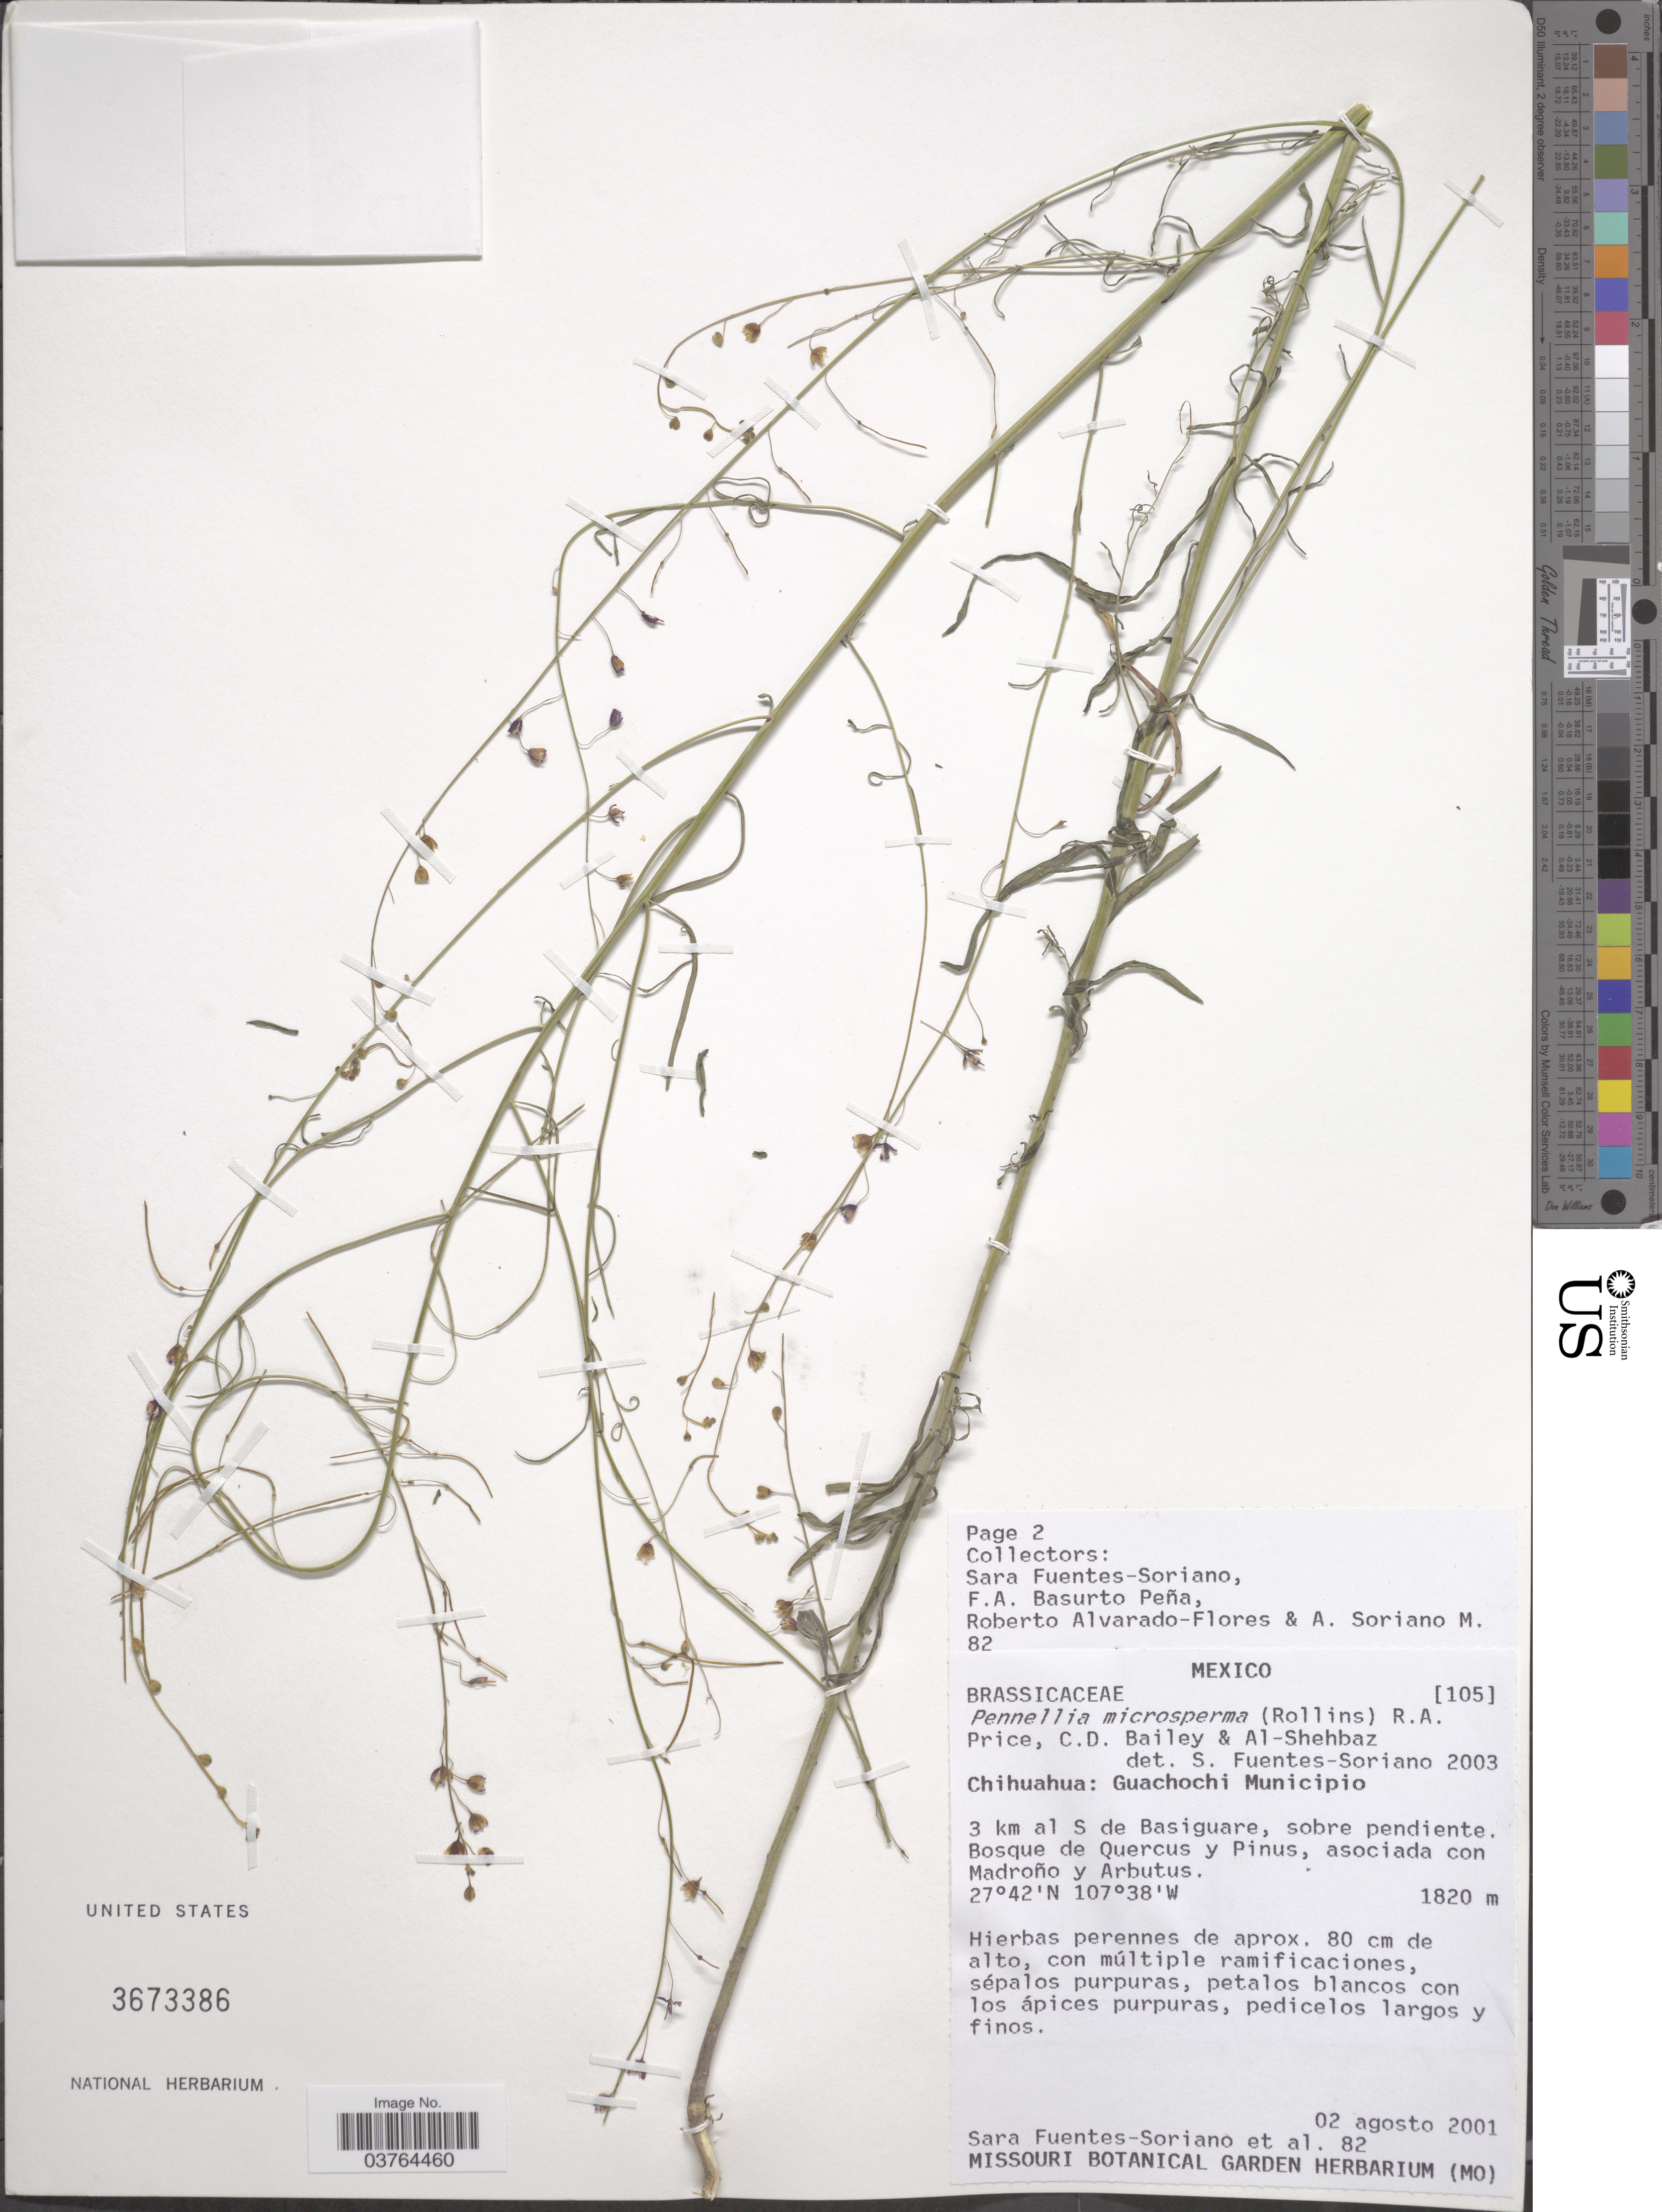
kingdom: Plantae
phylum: Tracheophyta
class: Magnoliopsida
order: Brassicales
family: Brassicaceae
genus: Pennellia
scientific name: Pennellia microsperma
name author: (Phil.) R.A. Price et al.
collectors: S. Fuentes-Soriano, F. Basurto, R. Alvarado & A. Soriano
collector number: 82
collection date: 2001-08-02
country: Mexico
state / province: Chihuahua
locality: Guachochi Municipio. 3 km al S de Basiguare, sobre pendiente.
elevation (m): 1820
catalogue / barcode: US 3673386